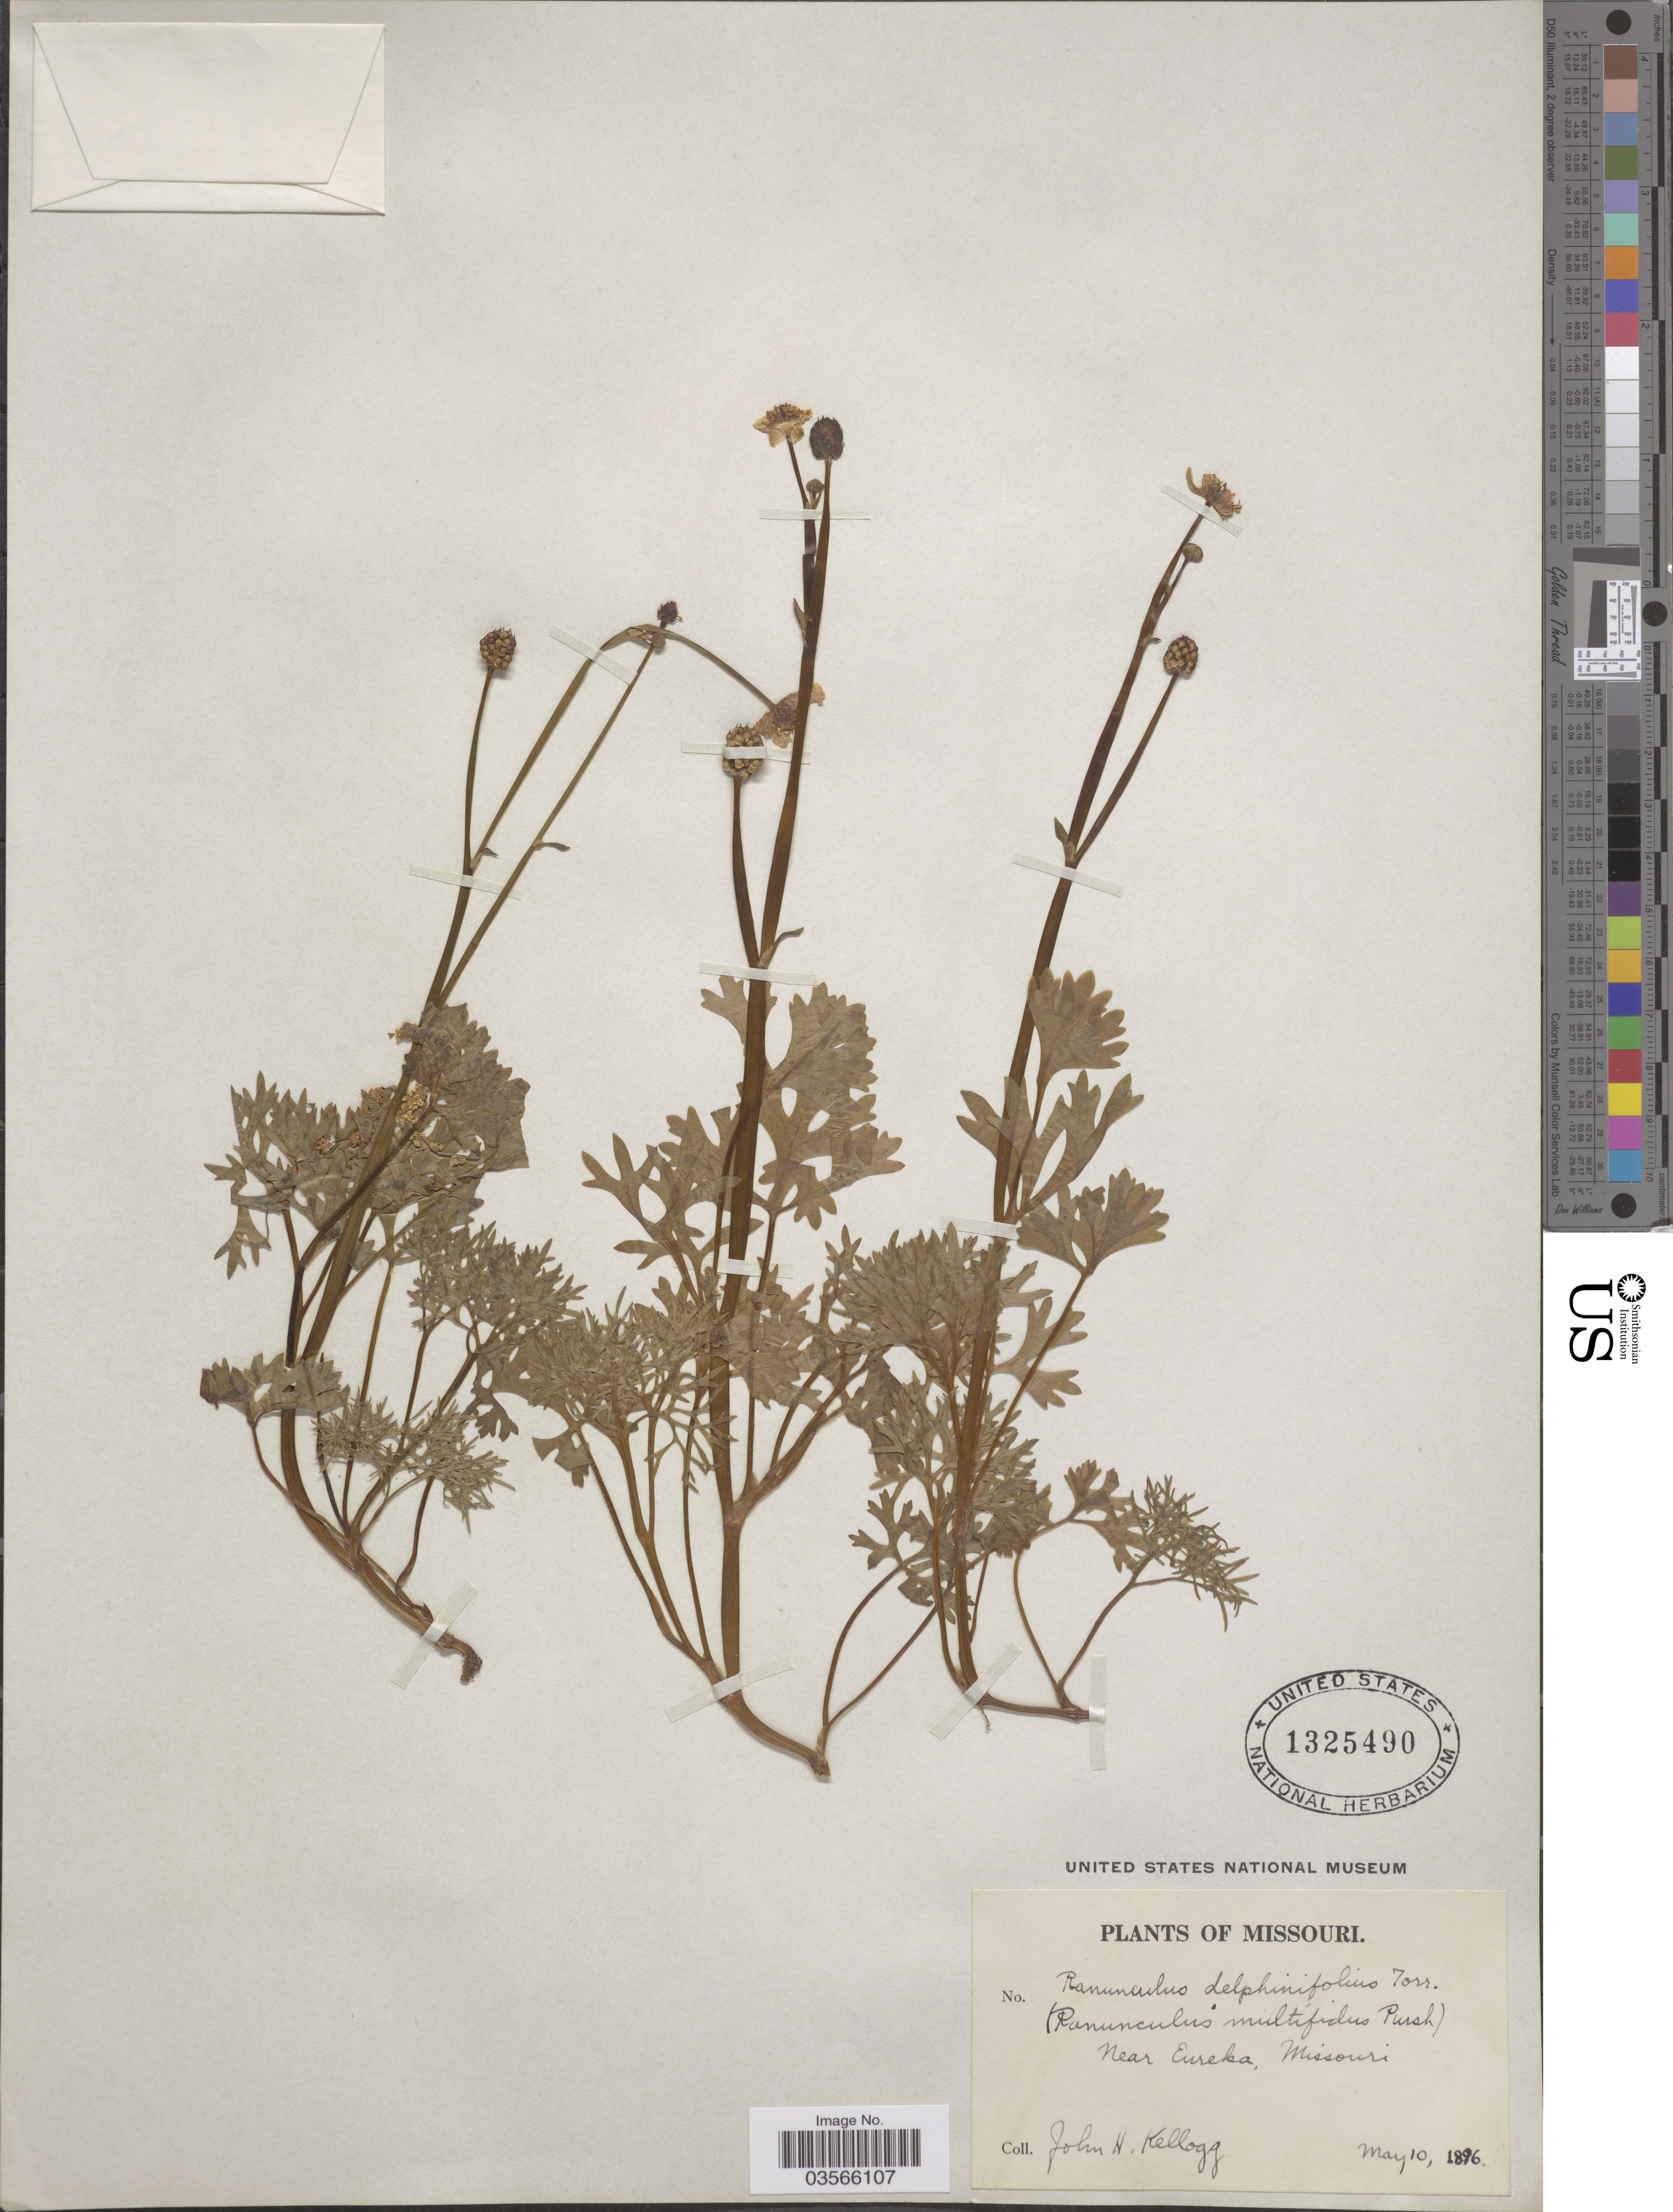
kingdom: Plantae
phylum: Tracheophyta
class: Magnoliopsida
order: Ranunculales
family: Ranunculaceae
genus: Ranunculus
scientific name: Ranunculus flabellaris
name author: Raf.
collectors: J. H. Kellogg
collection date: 1896-05-10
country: United States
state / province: Missouri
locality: Near Eureka.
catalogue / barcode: US 1325490